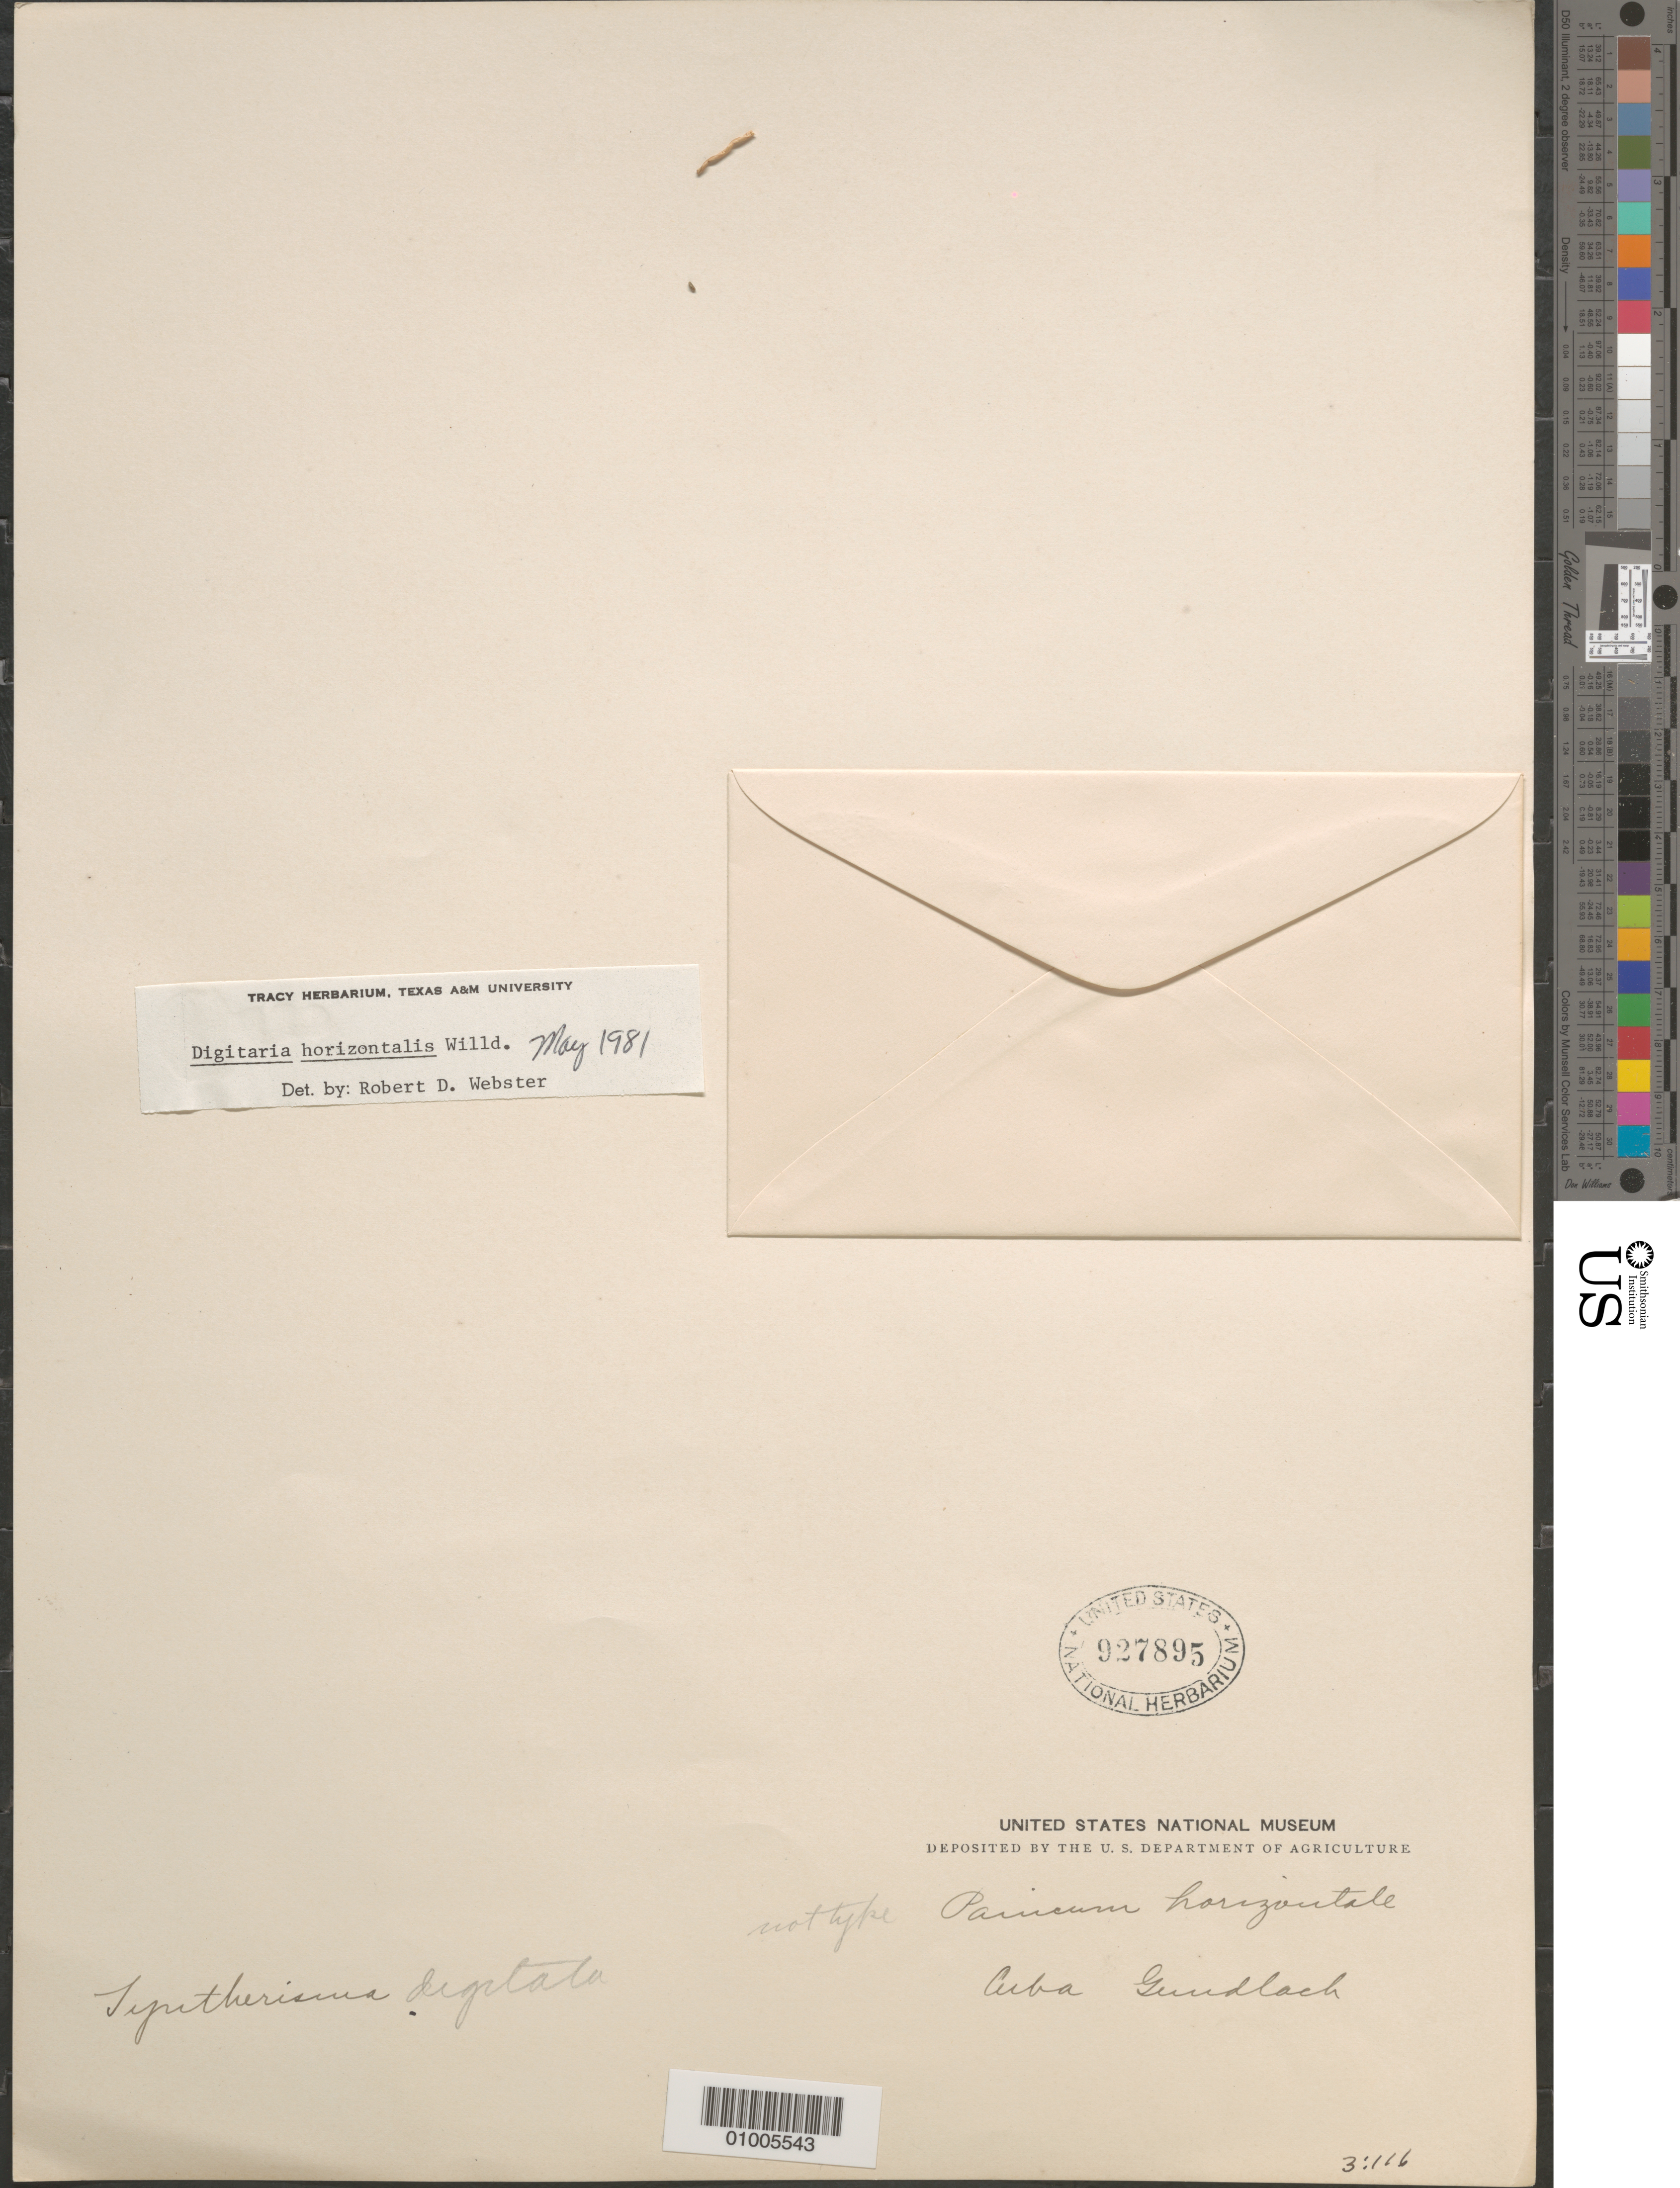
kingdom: Plantae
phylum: Tracheophyta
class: Liliopsida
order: Poales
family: Poaceae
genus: Digitaria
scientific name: Digitaria horizontalis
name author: Willd.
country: Cuba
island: Cuba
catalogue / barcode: US 927895